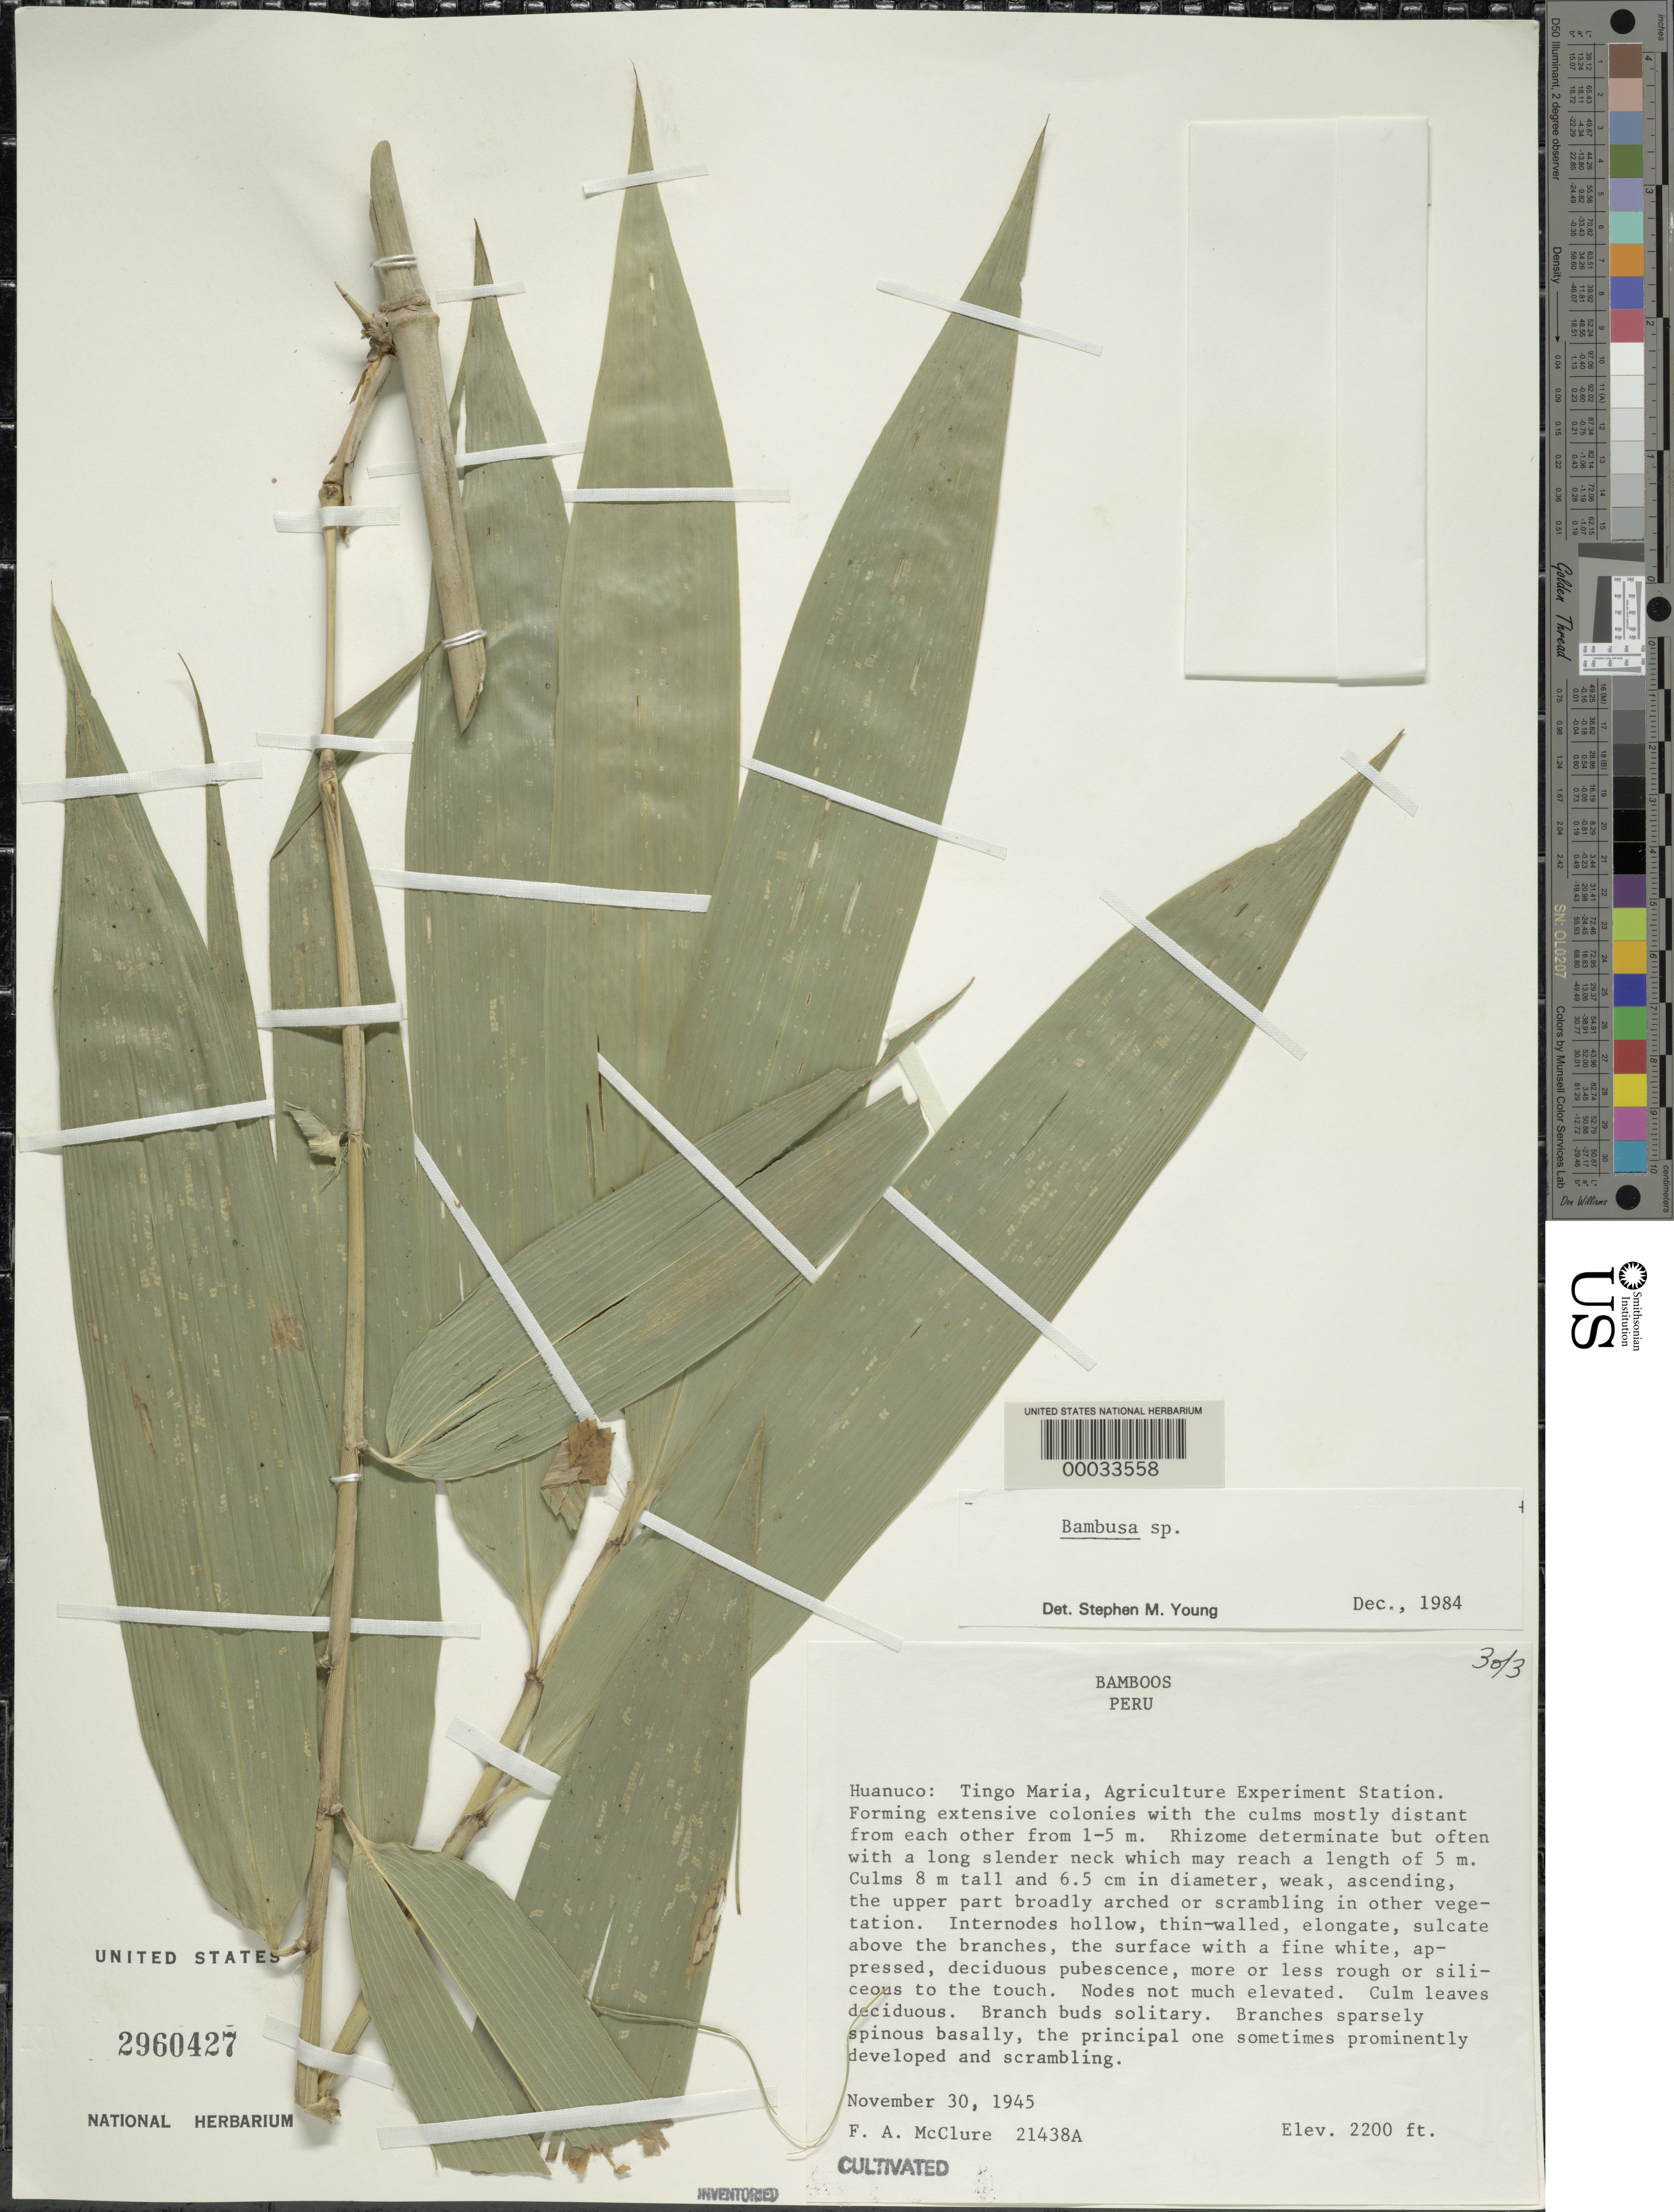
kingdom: Plantae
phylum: Tracheophyta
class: Liliopsida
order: Poales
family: Poaceae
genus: Bambusa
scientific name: Bambusa sp.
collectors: F. A. McClure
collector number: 21438 A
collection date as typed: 30 Nov 1945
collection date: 1945-11-30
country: Peru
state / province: Huánuco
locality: Estación Experimental Agrícola Tingo María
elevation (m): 671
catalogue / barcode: US 2960427